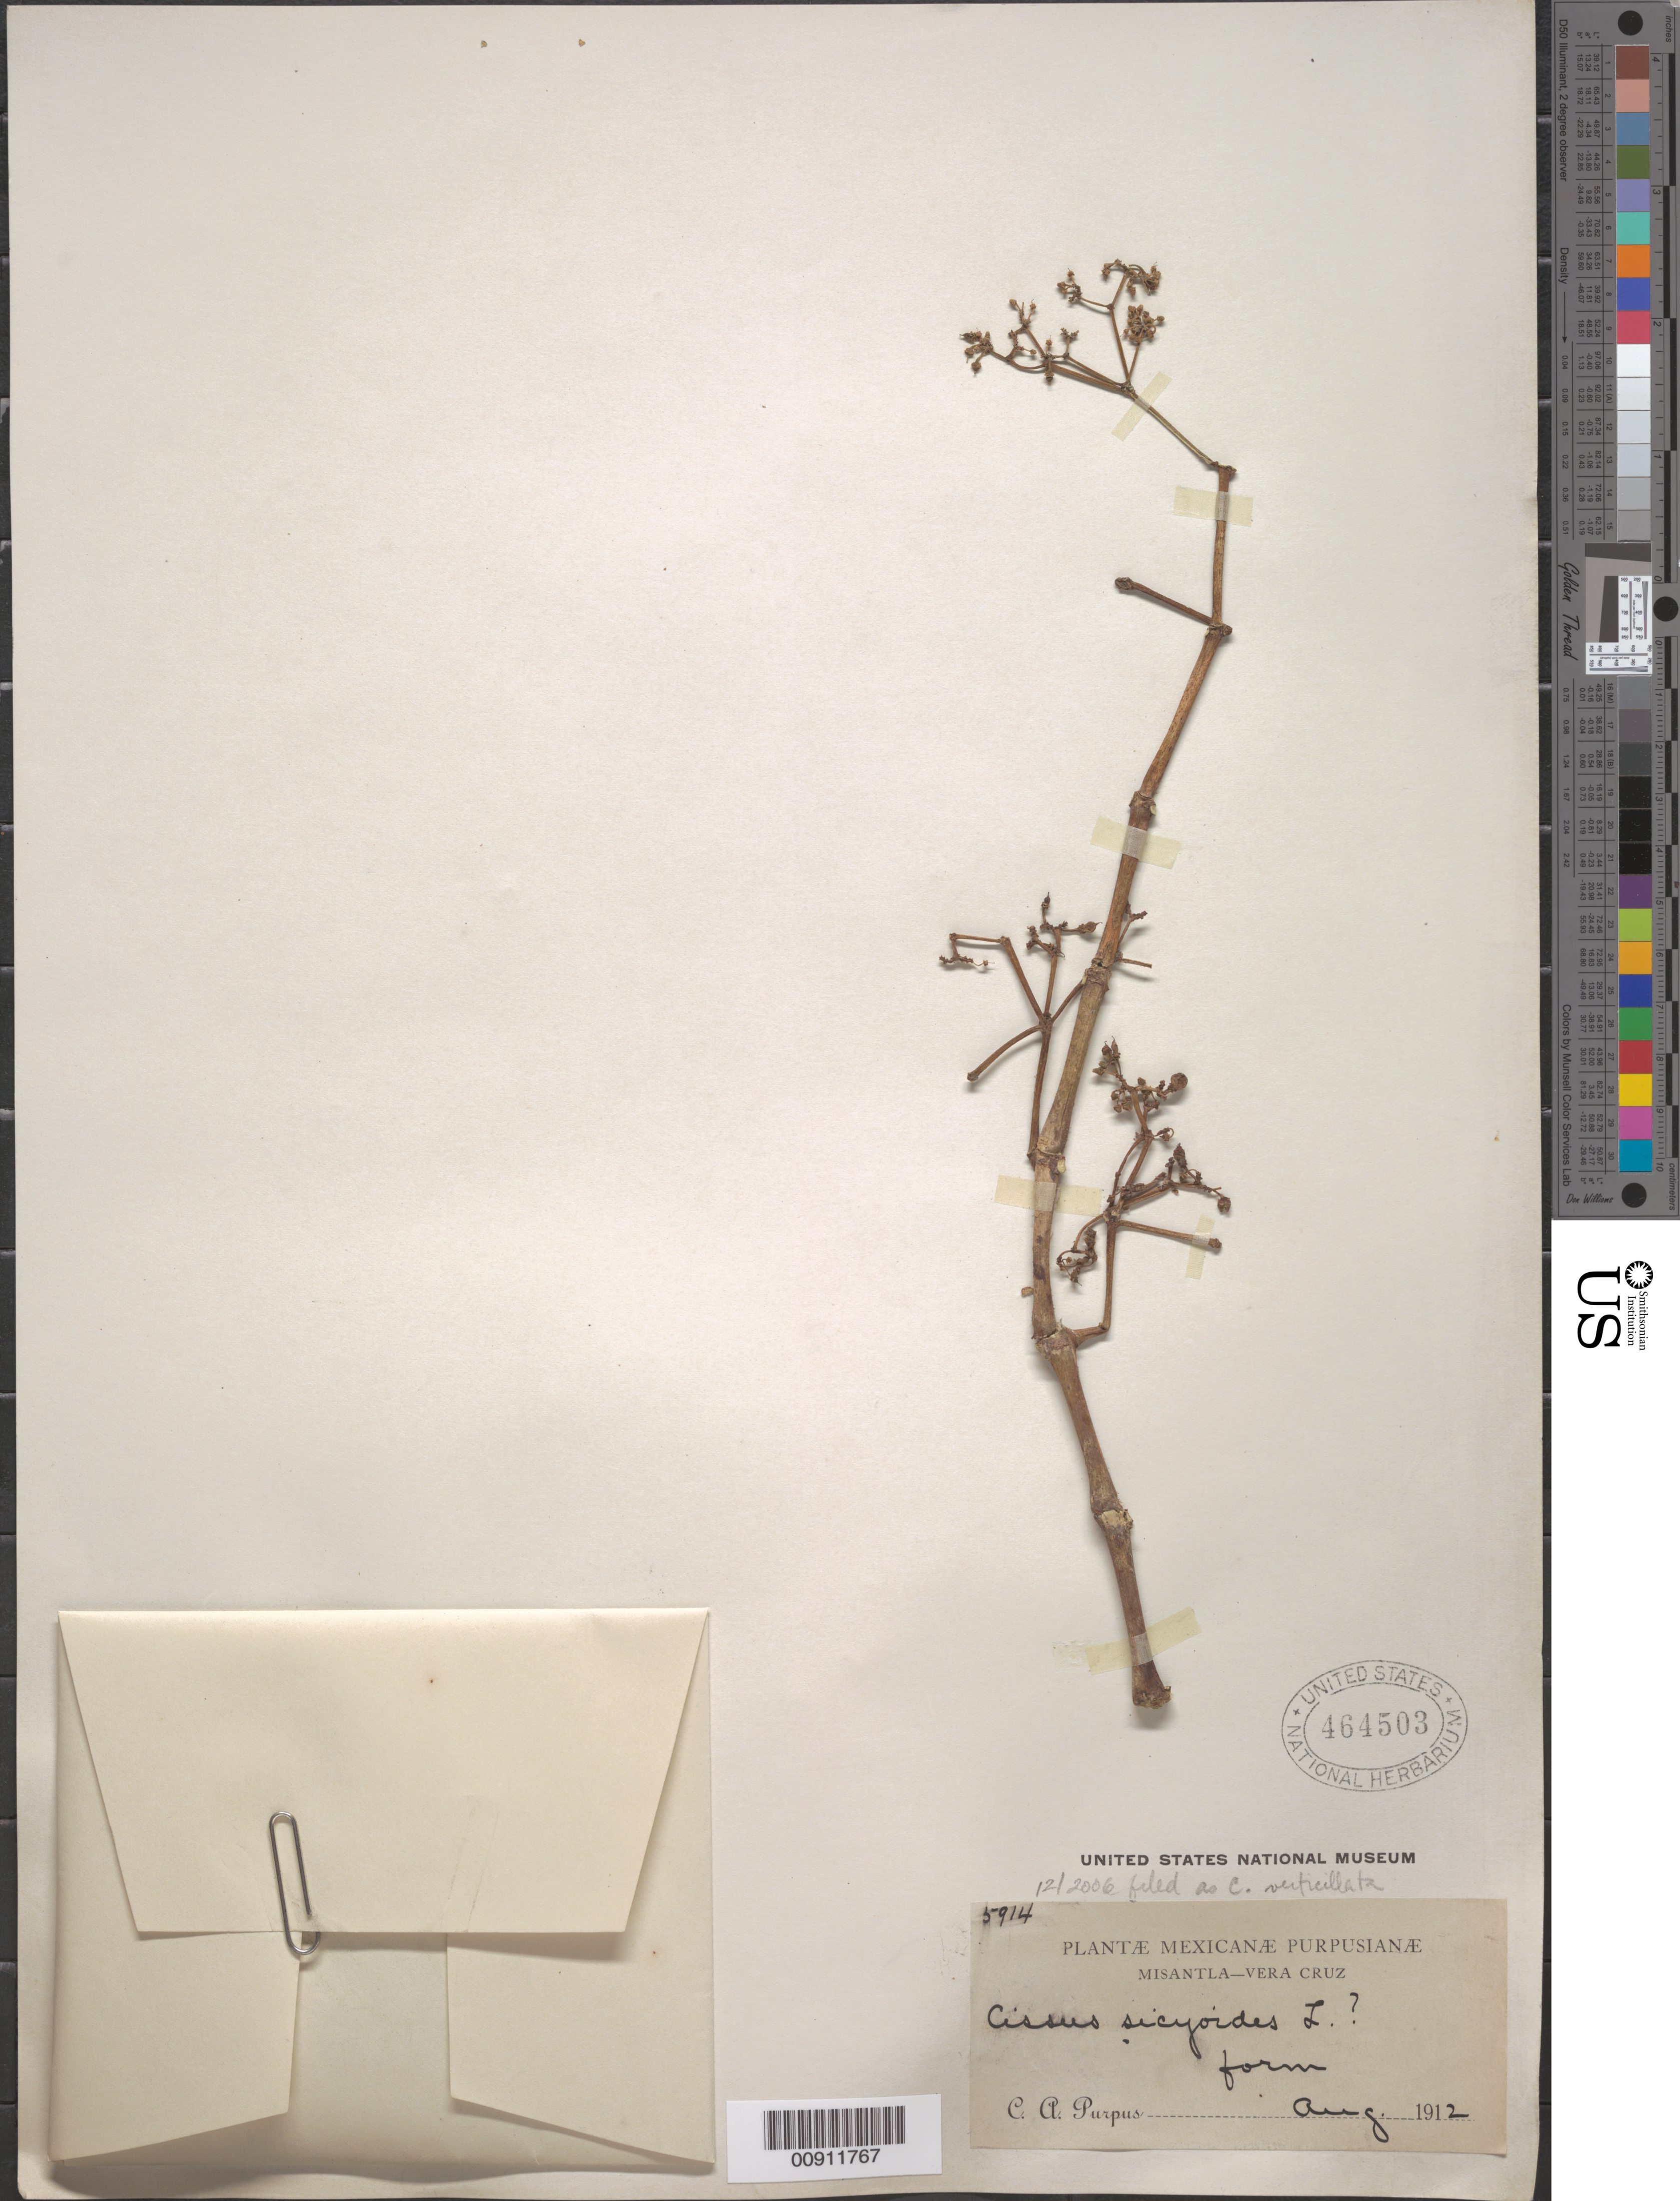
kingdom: Plantae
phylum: Tracheophyta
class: Magnoliopsida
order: Vitales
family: Vitaceae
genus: Cissus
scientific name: Cissus verticillata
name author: (L.) Nicolson & C.E. Jarvis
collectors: C. A. Purpus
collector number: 5914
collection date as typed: Aug 1912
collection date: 1912-08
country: Mexico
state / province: Veracruz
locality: Misantla, Veracruz.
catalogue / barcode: US 464503